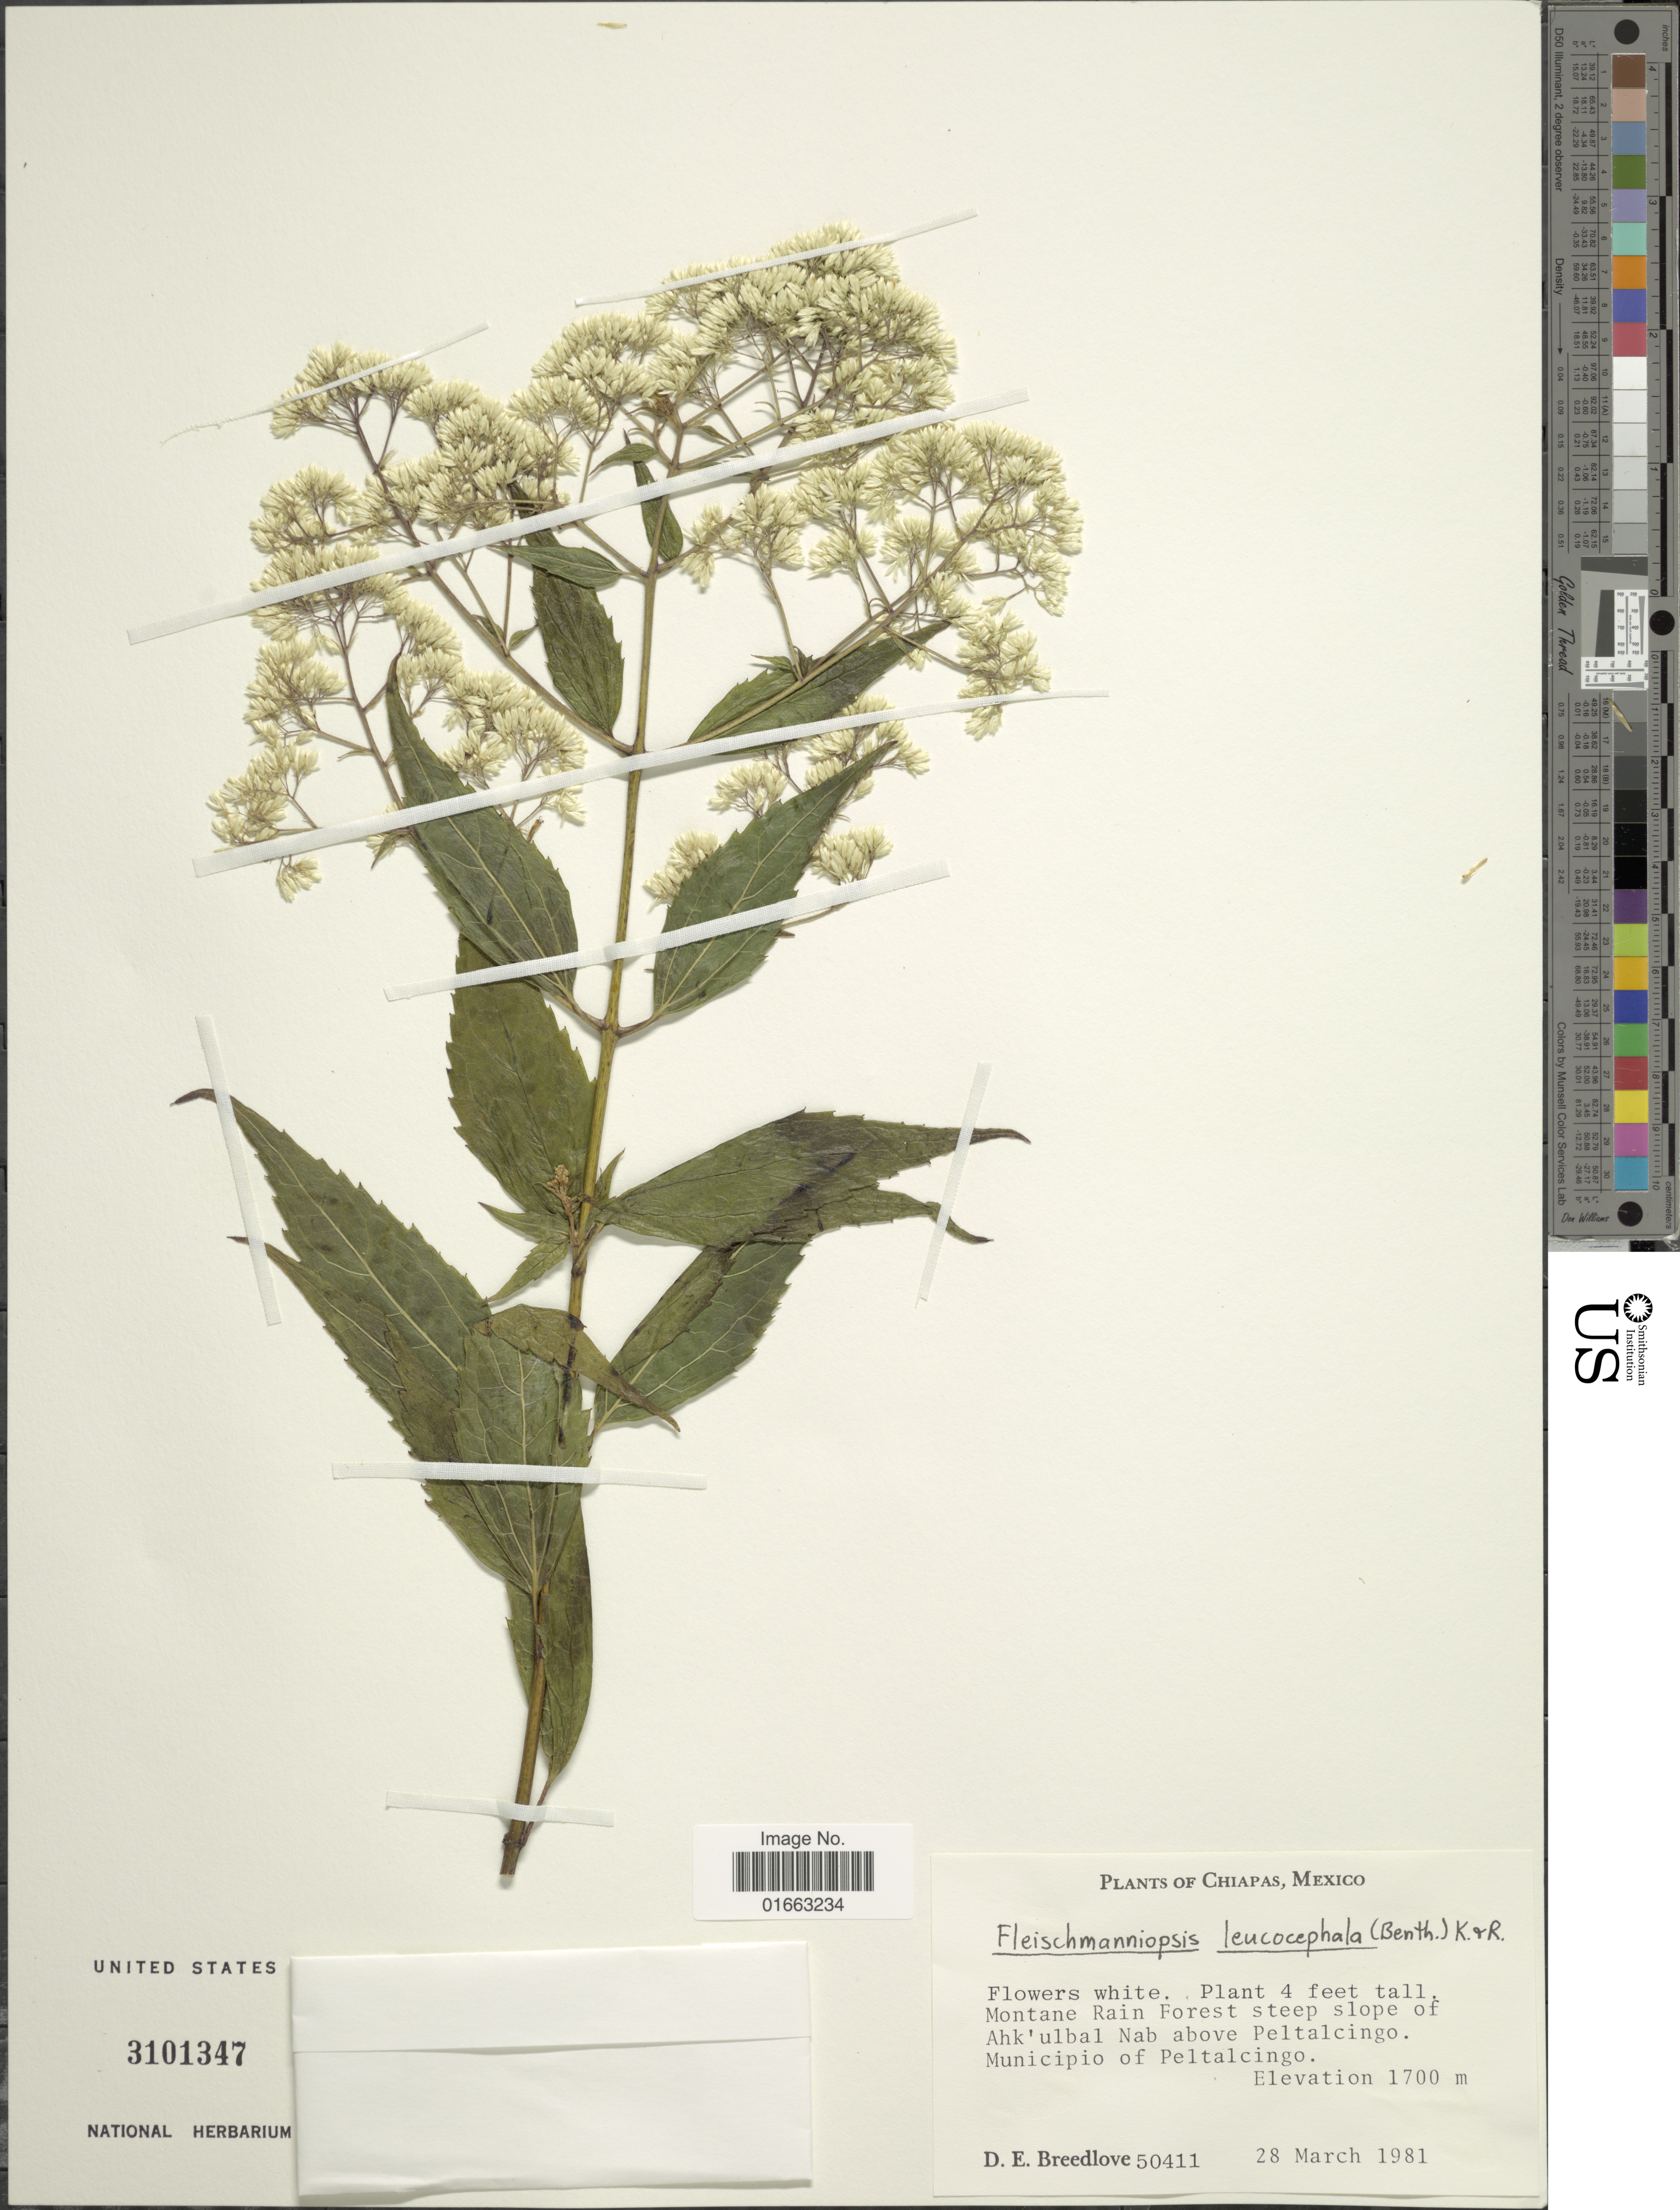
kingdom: Plantae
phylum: Tracheophyta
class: Magnoliopsida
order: Asterales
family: Asteraceae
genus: Fleischmanniopsis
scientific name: Fleischmanniopsis leucocephala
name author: (Benth.) R.M. King & H. Rob.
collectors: D. E. Breedlove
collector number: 50411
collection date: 1981-03-28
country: Mexico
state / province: Chiapas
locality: Montane Rain Forest steep slope of Ahk'ulbal Nab above Peltalcingo, Municipio of Petalcingo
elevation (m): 1700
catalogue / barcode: US 3101347